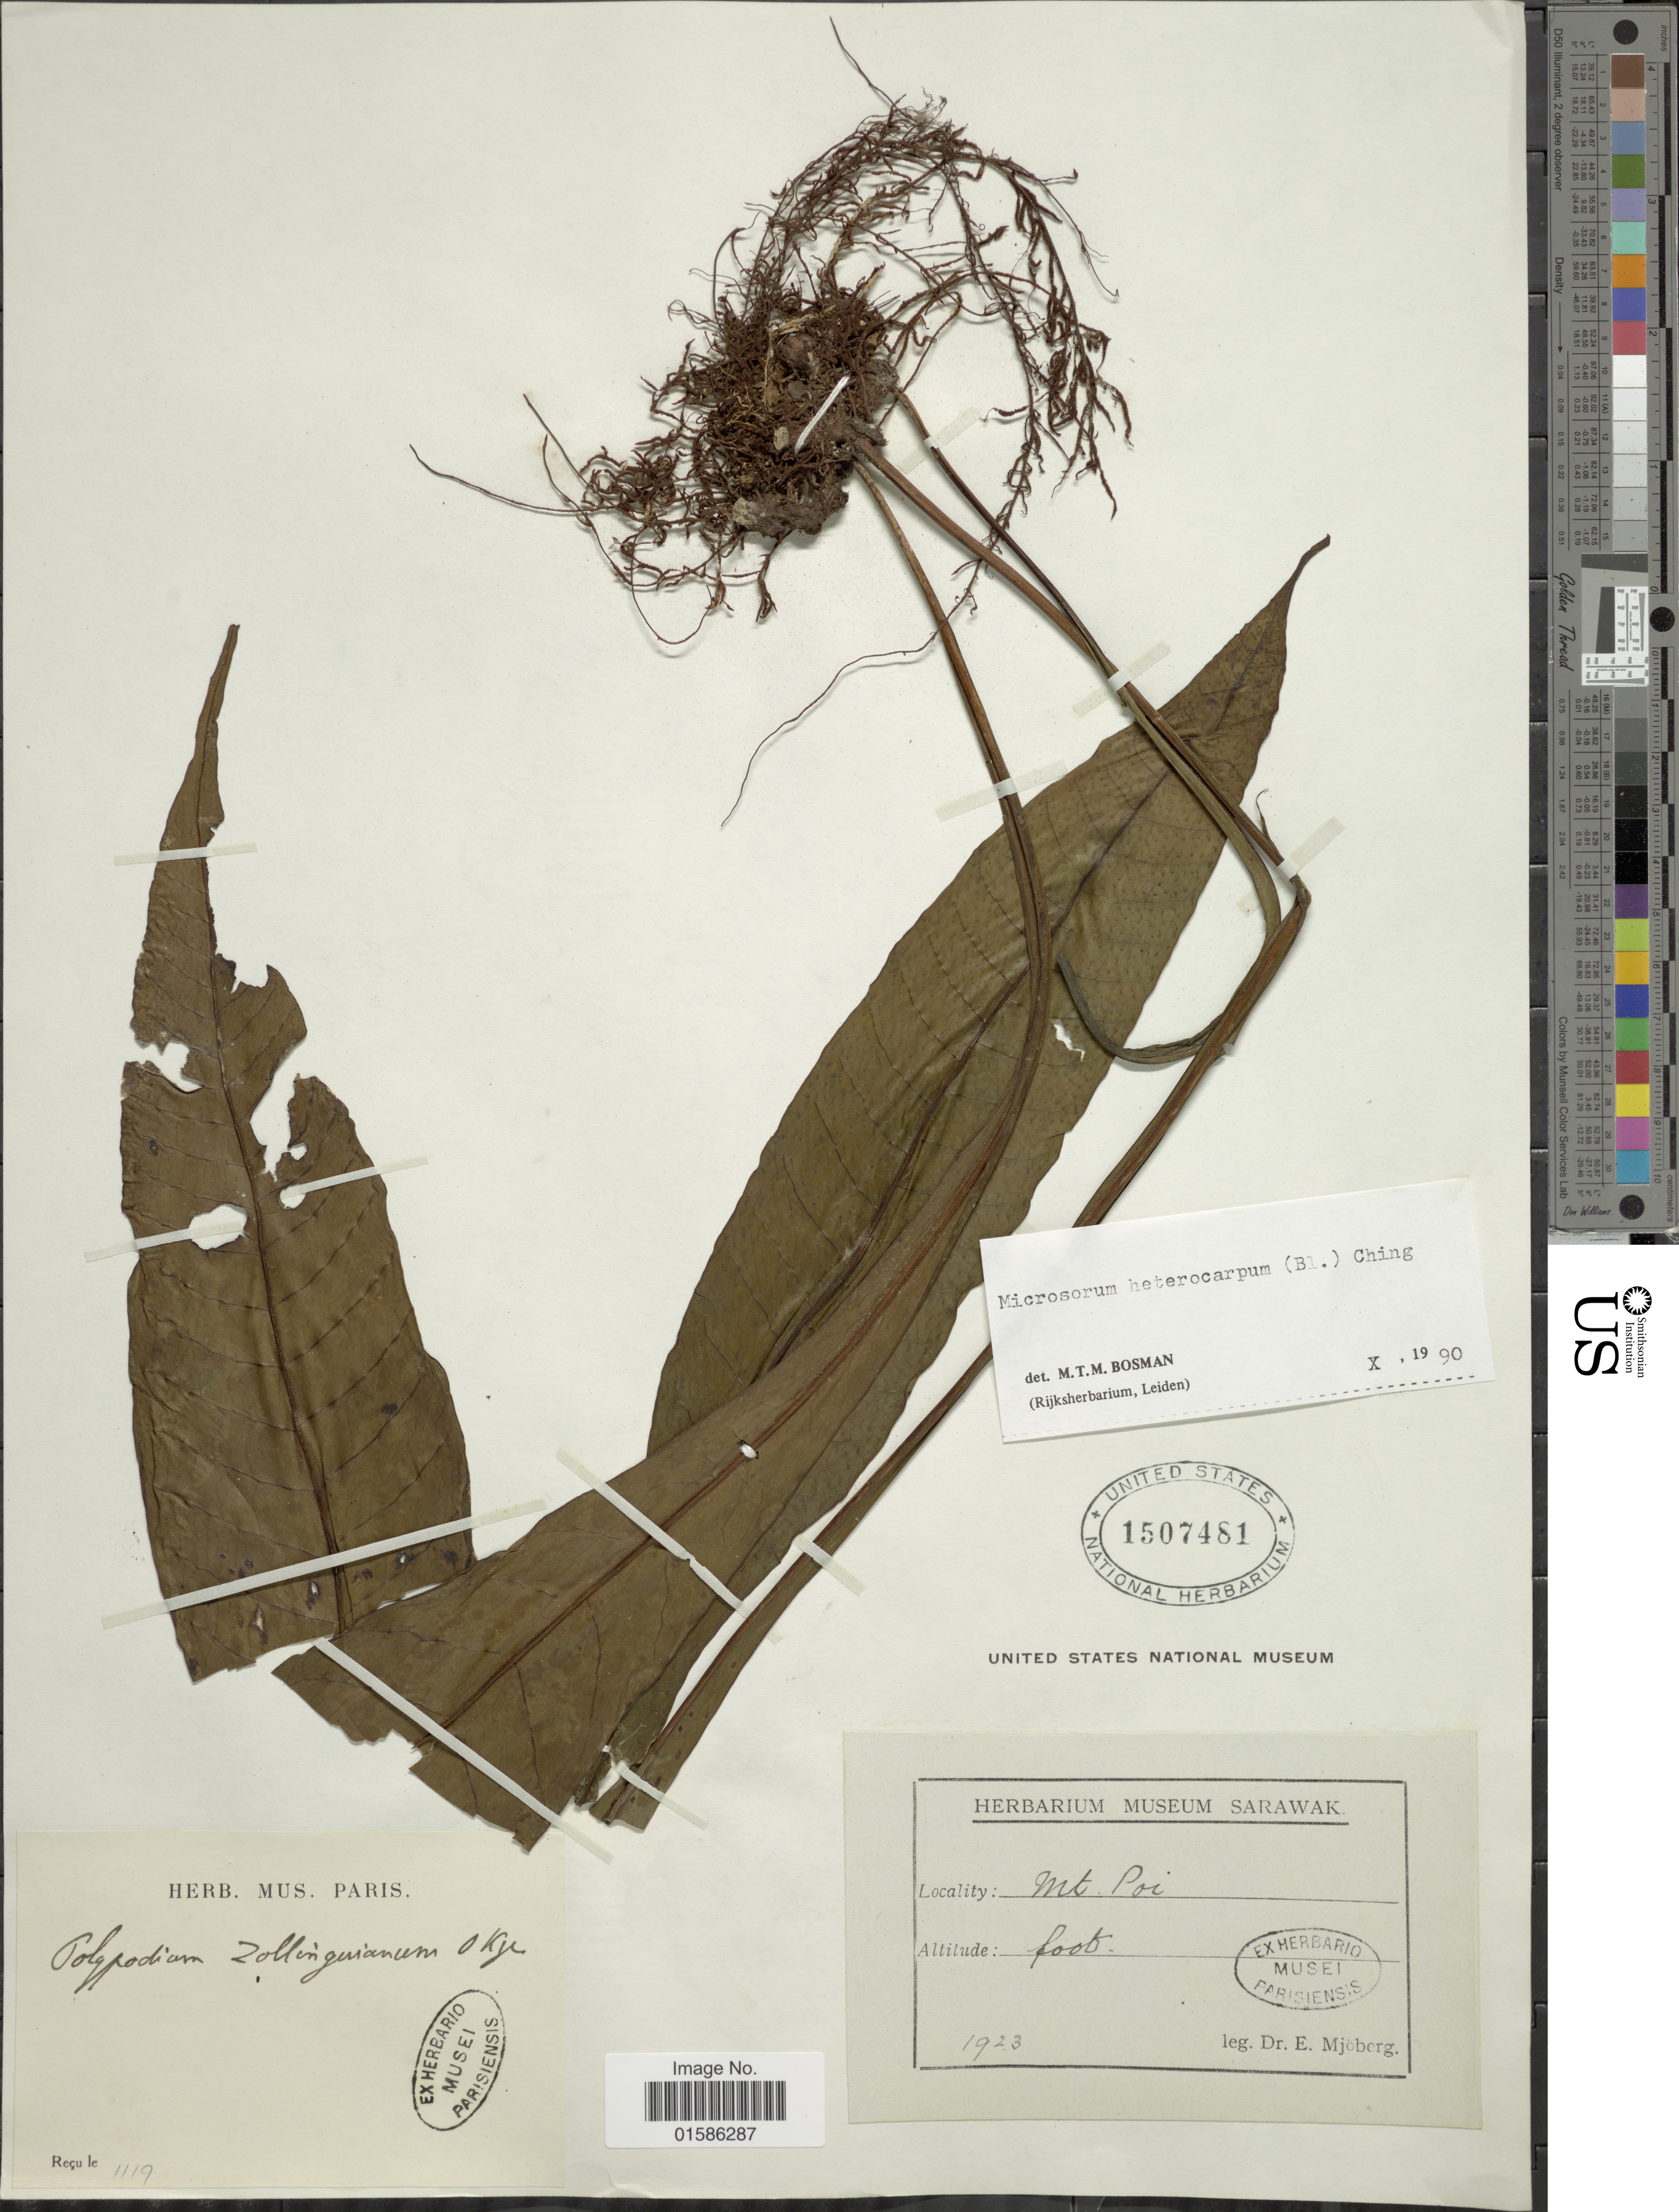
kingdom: Plantae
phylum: Tracheophyta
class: Polypodiopsida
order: Polypodiales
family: Polypodiaceae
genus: Microsorum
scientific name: Microsorum heterocarpum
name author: (Blume) Ching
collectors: E. Mjoberg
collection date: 1923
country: Malaysia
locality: Mt Poi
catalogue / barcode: US 1507481